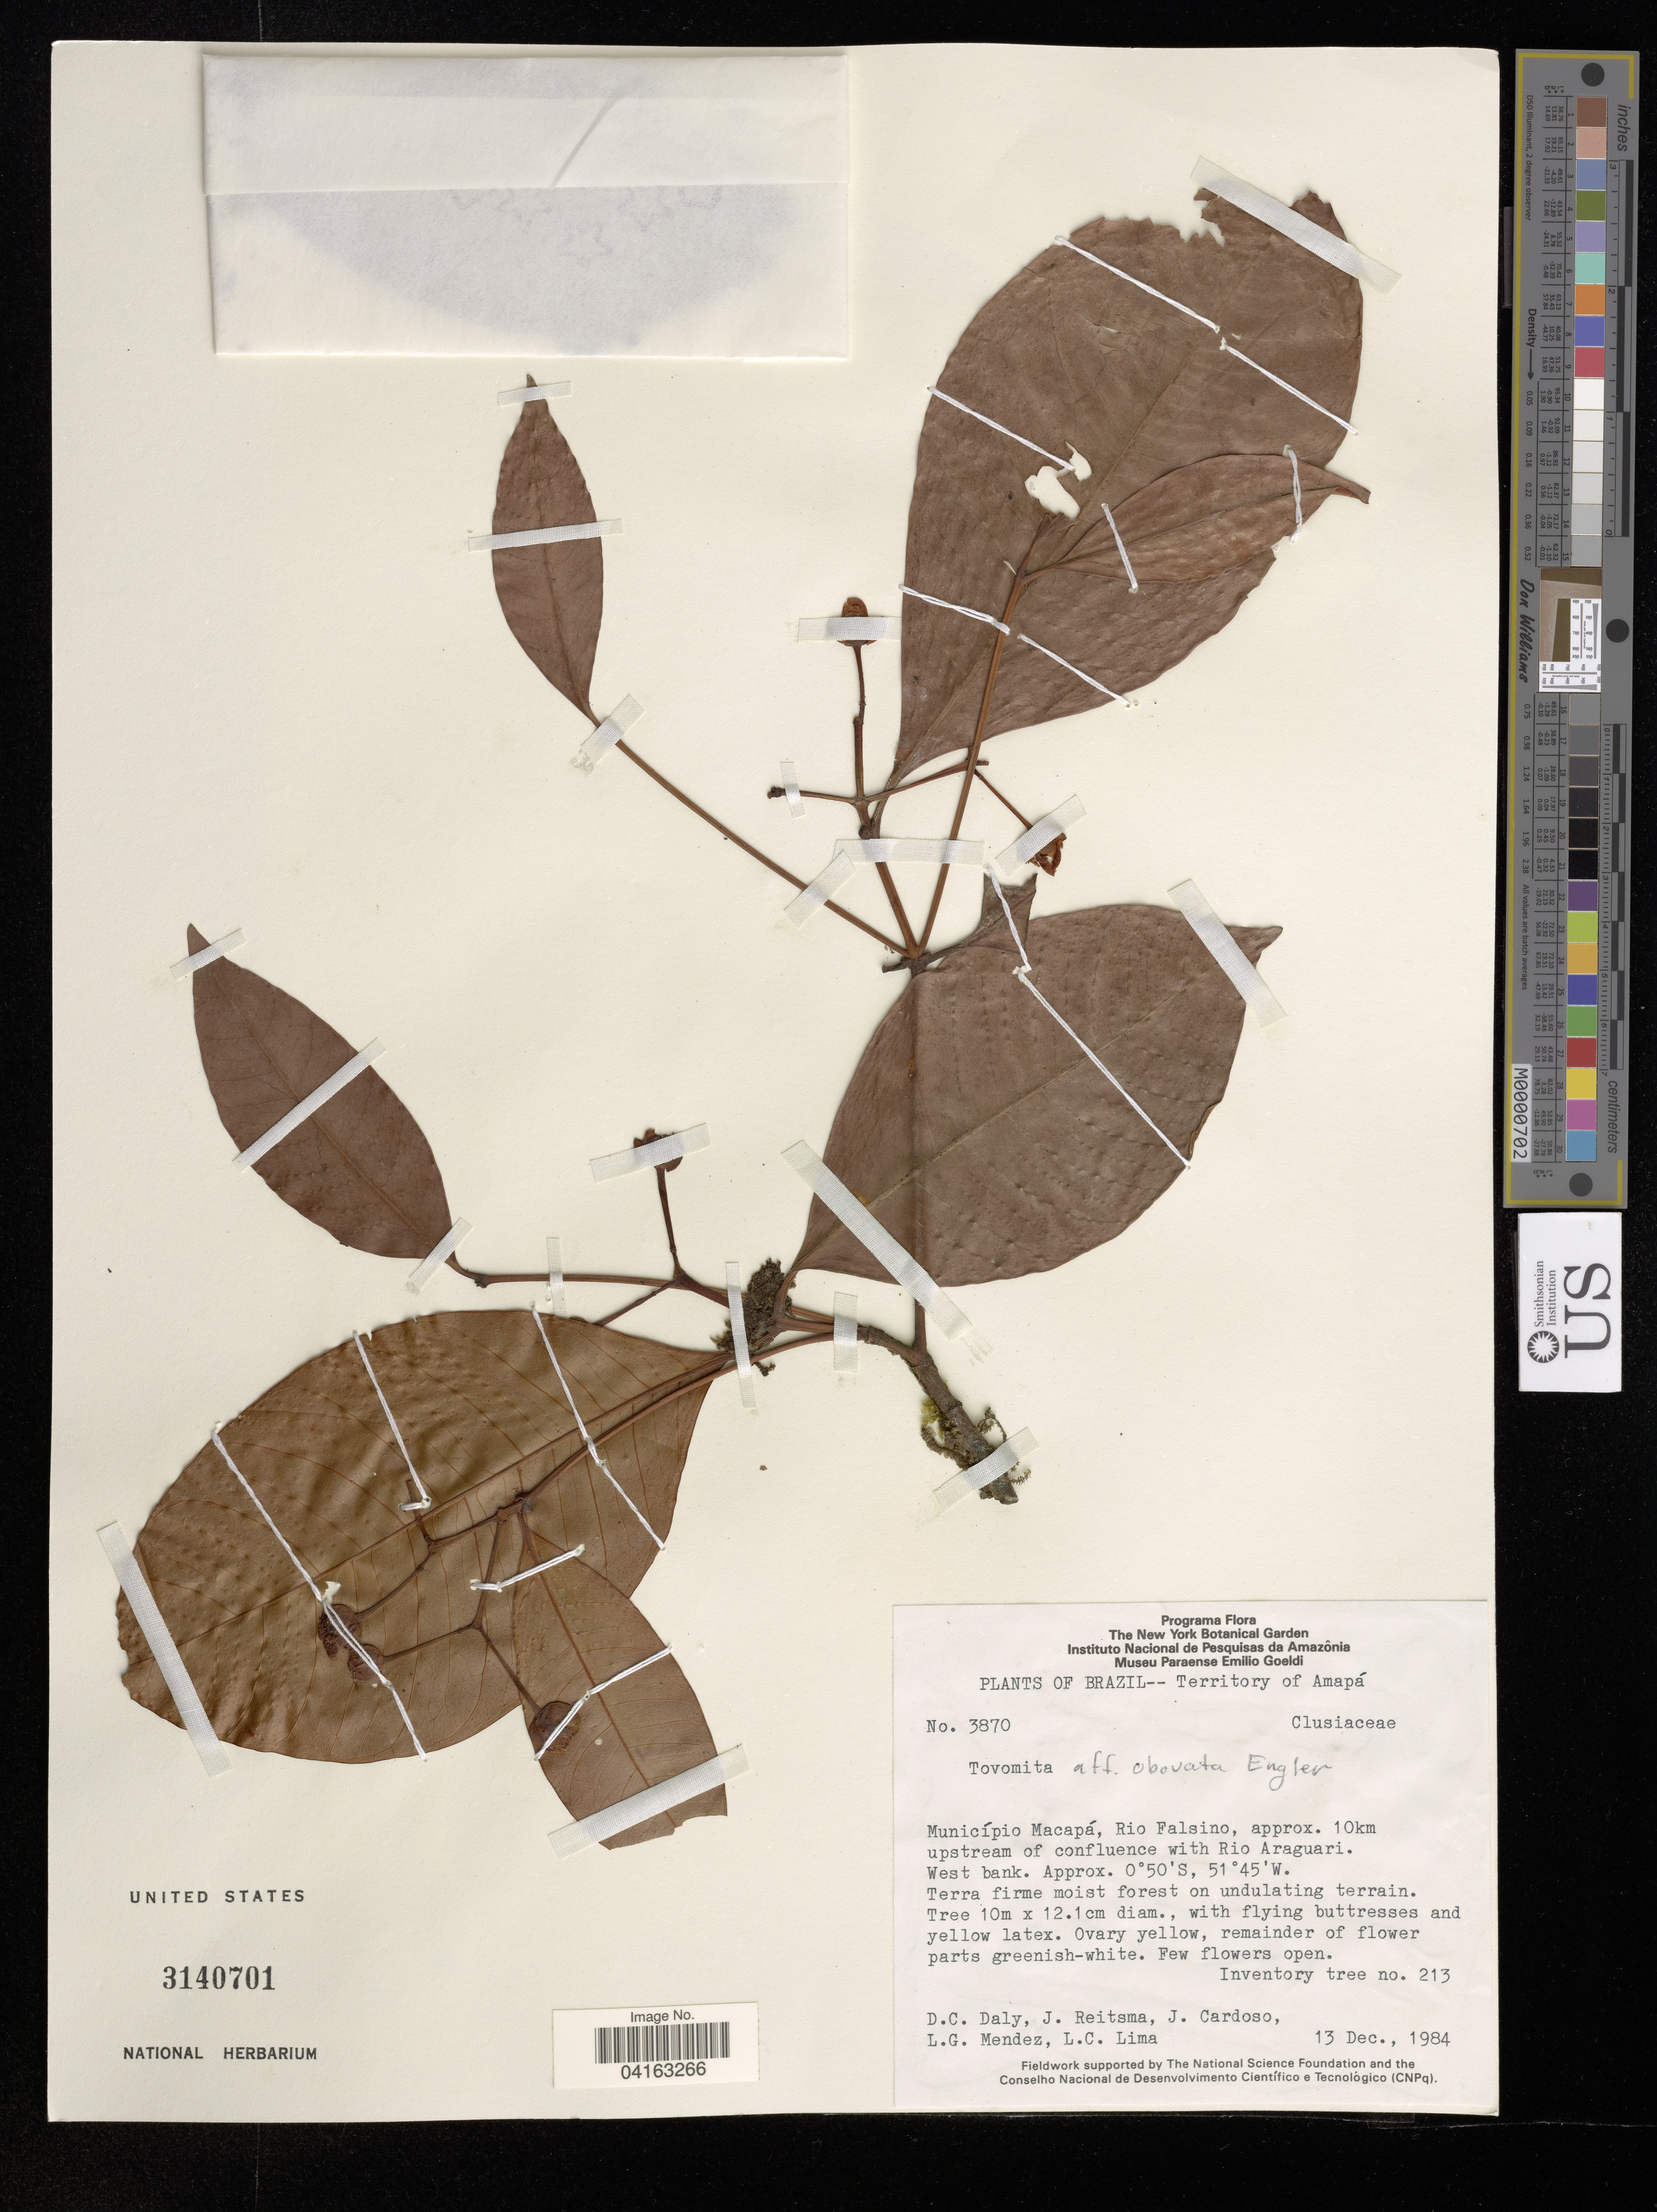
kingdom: Plantae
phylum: Tracheophyta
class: Magnoliopsida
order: Malpighiales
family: Clusiaceae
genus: Tovomita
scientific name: Tovomita obovata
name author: Engl.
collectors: D. C. Daly, J. Reitsma, J. Cardoso, L. G. Mendez & L. Lima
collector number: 3870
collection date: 1984-12-13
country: Brazil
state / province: Amapá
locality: Territory of Amapá. Município Macapá, Rio Falsino, approx. 10km upstream of confluence with Rio Araguari. West bank.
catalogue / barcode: US 3140701